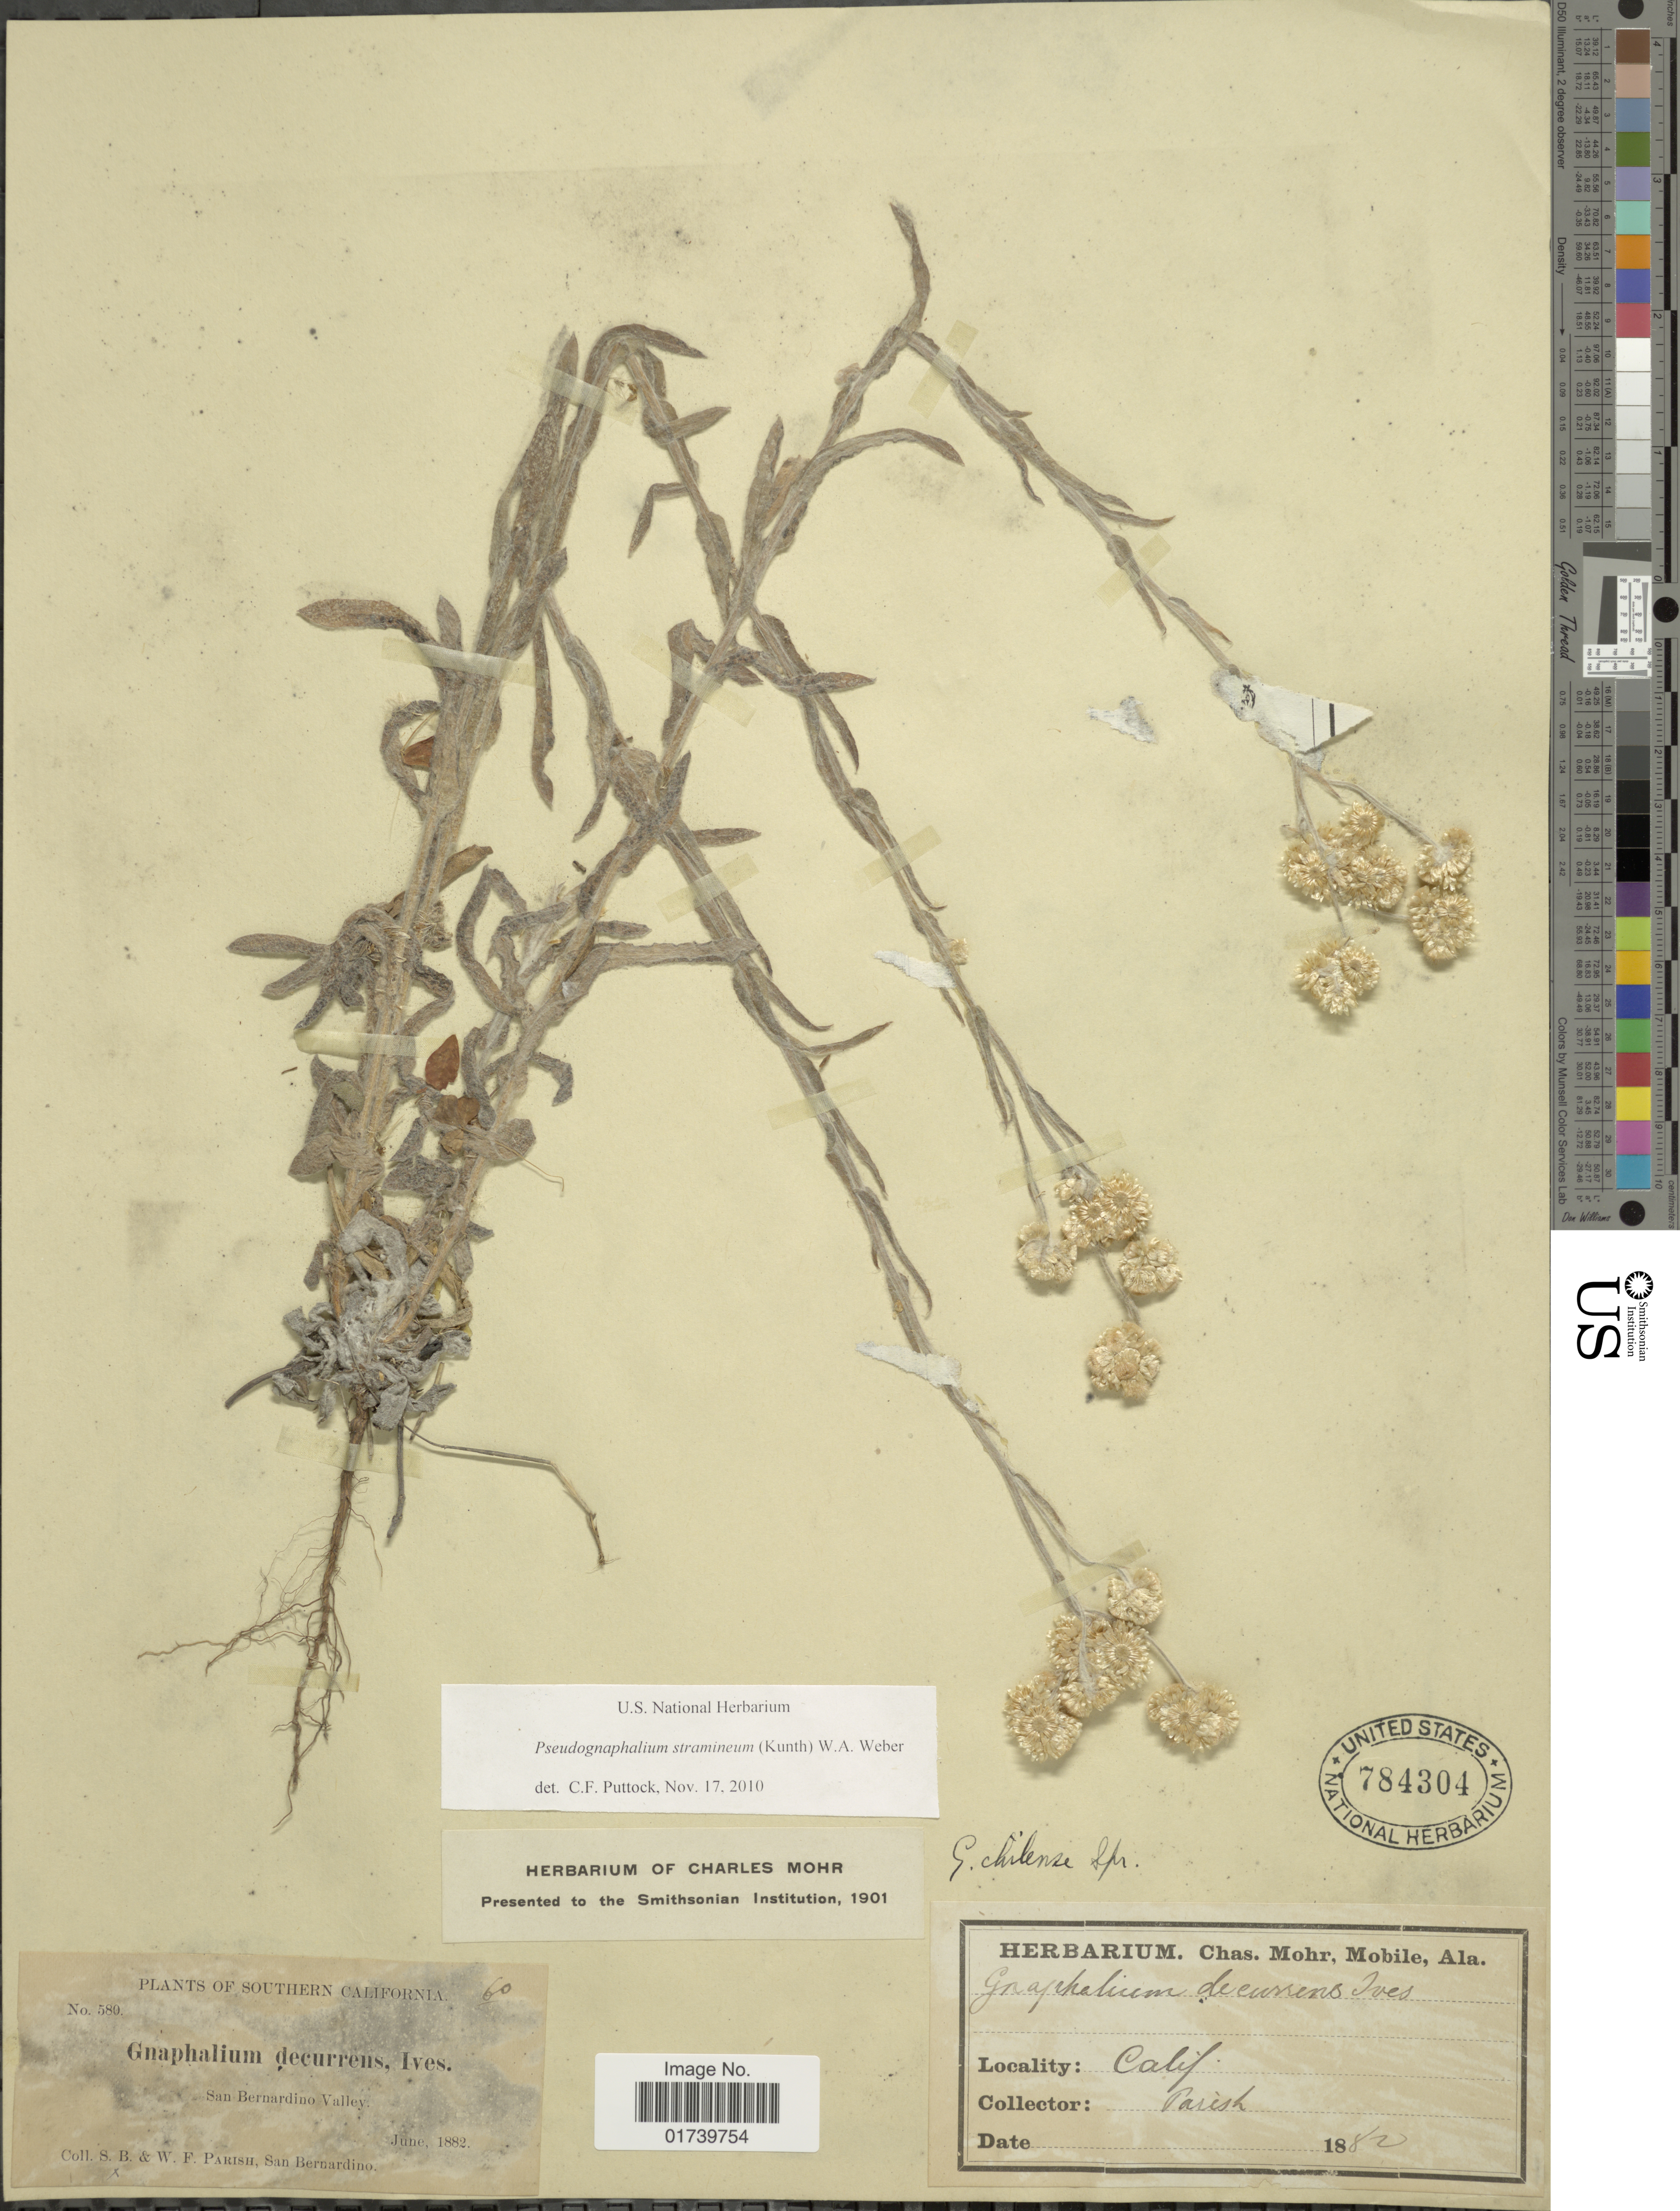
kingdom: Plantae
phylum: Tracheophyta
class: Magnoliopsida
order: Asterales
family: Asteraceae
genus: Pseudognaphalium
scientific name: Pseudognaphalium stramineum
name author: (Kunth) Anderb.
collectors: S. B. Parish & W. F. Parish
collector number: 580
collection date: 1882-06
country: United States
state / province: California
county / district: San Bernardino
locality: Southern California. San Bernardino Valley.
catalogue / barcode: US 784304